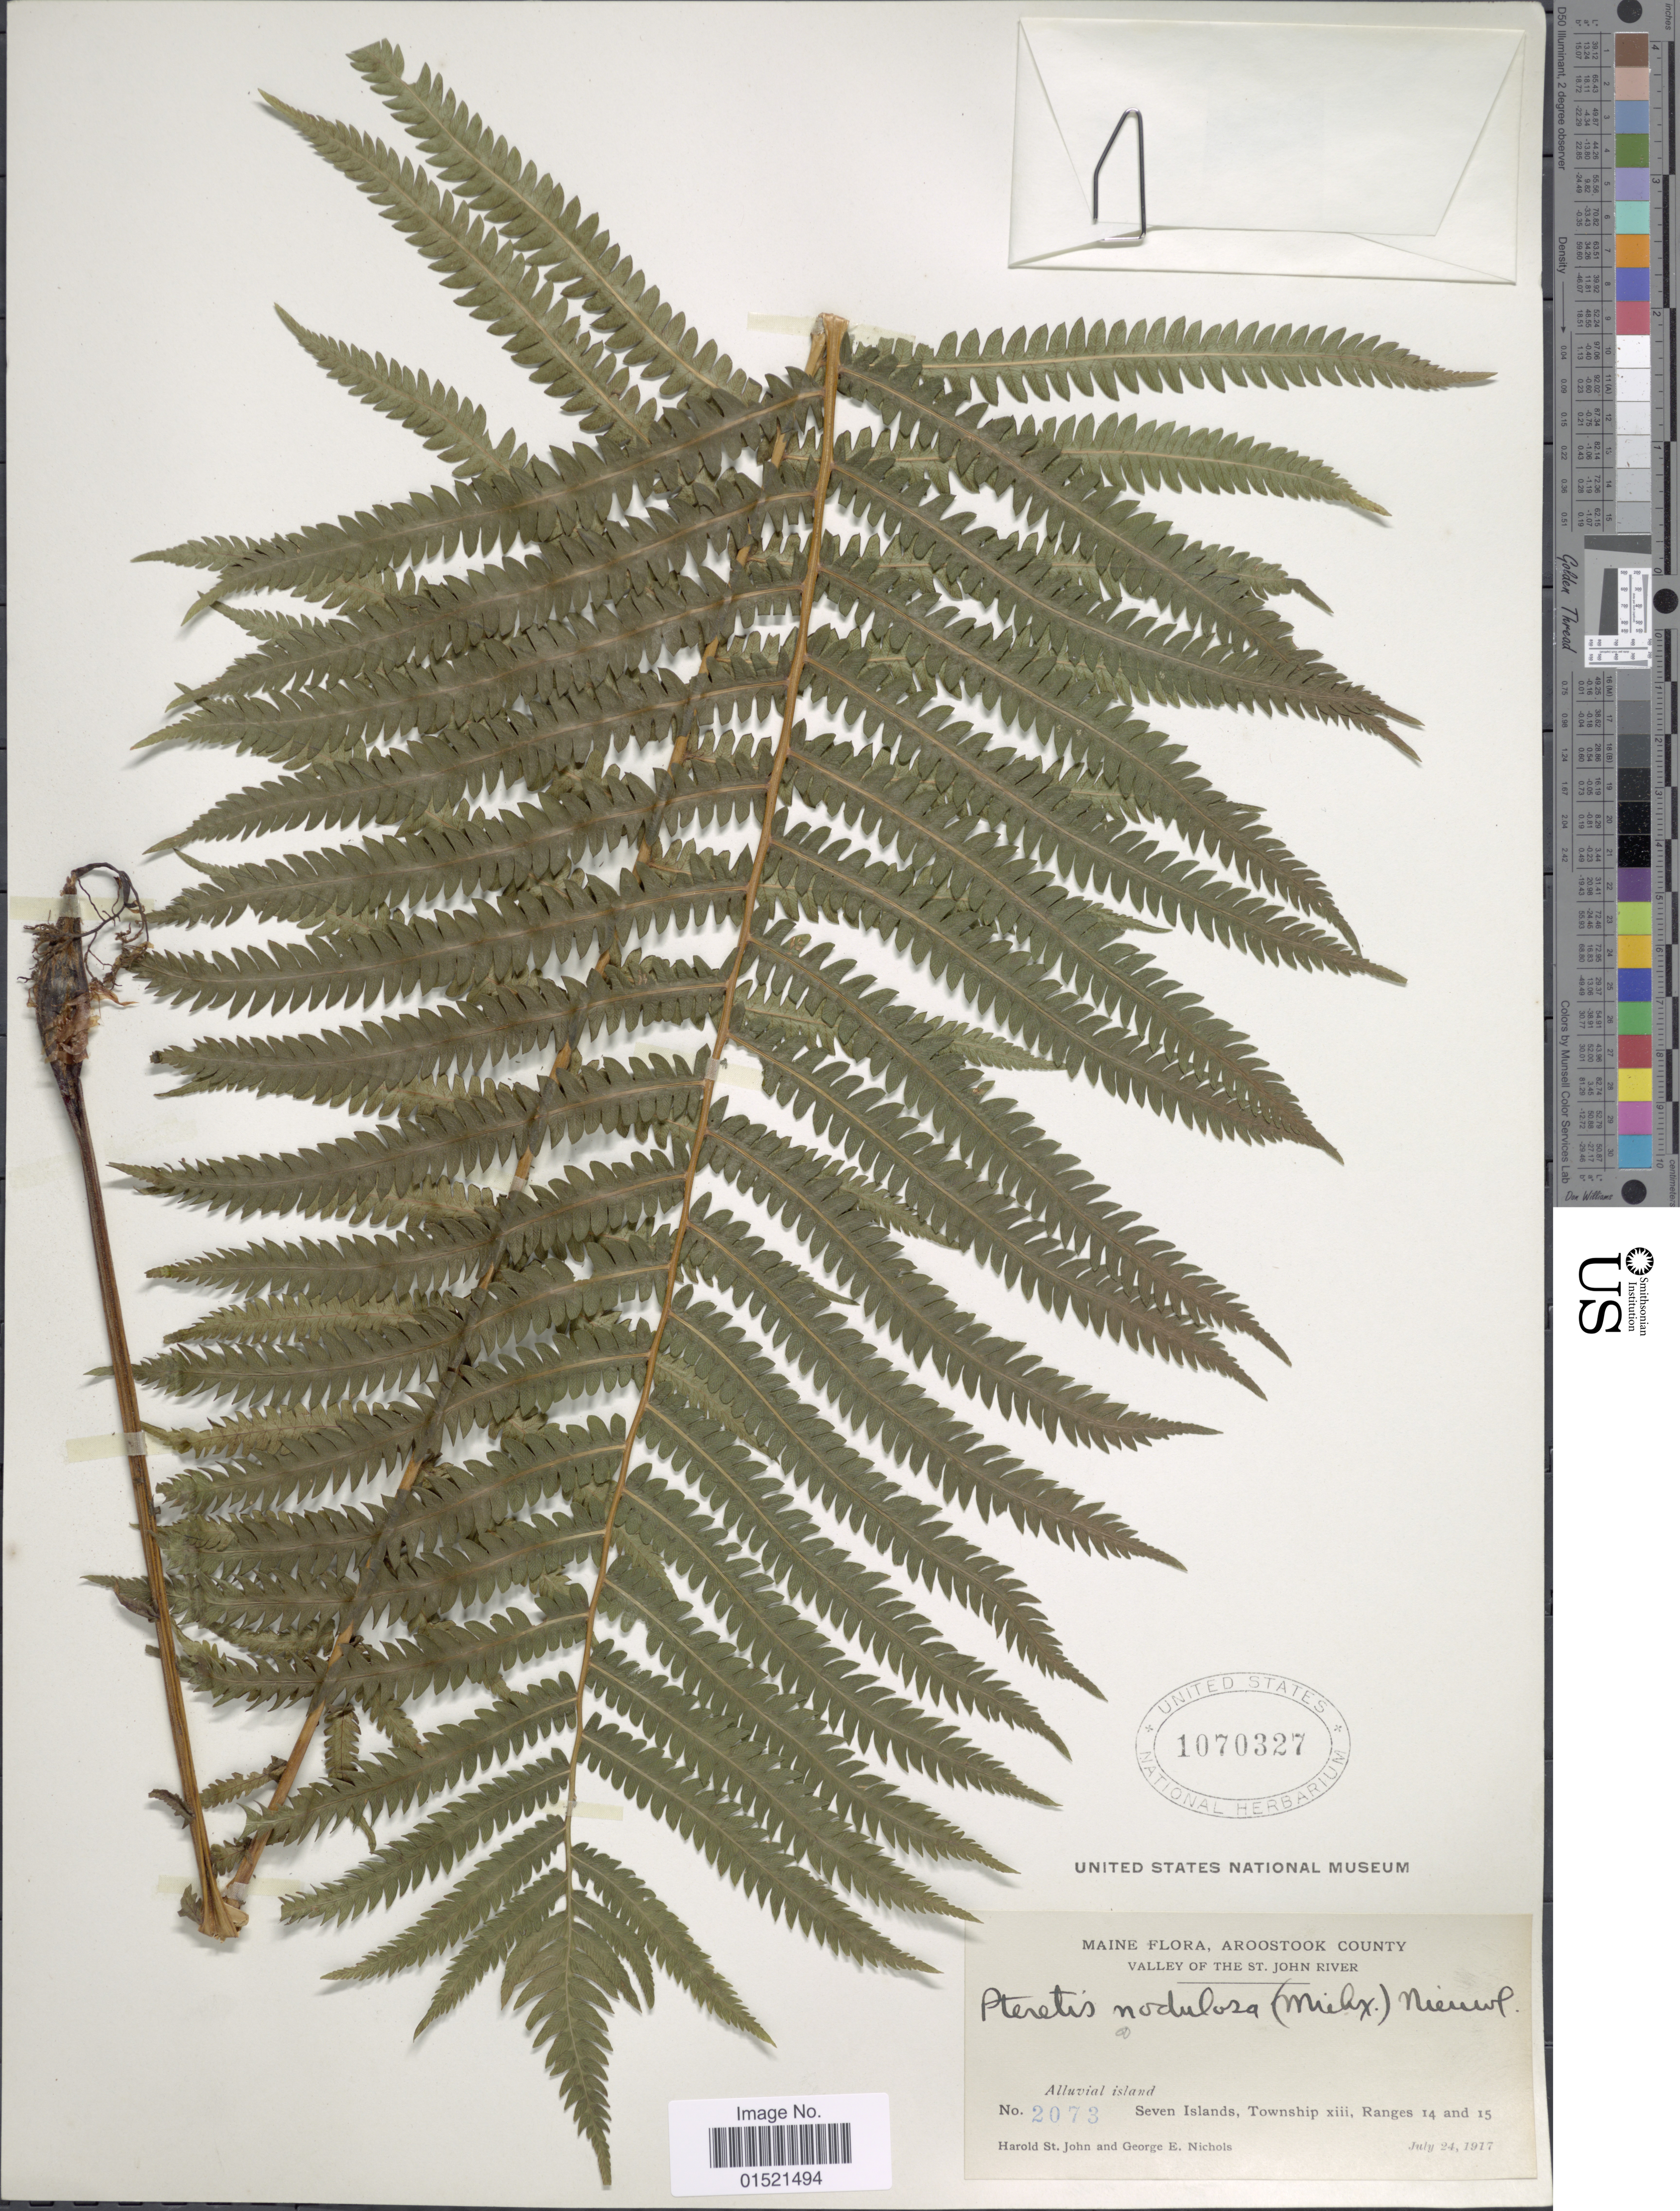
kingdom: Plantae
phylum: Tracheophyta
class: Polypodiopsida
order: Polypodiales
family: Onocleaceae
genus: Matteuccia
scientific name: Matteuccia struthiopteris var. pensylvanica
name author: (Willd.) C.V. Morton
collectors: H. St. John & G. E. Nichols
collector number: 2073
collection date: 1917-07-24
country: United States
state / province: Maine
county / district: Aroostook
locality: Valley of the St. John River, Seven islands, Township xiii, Ranges 14 and 15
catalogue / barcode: US 1070327